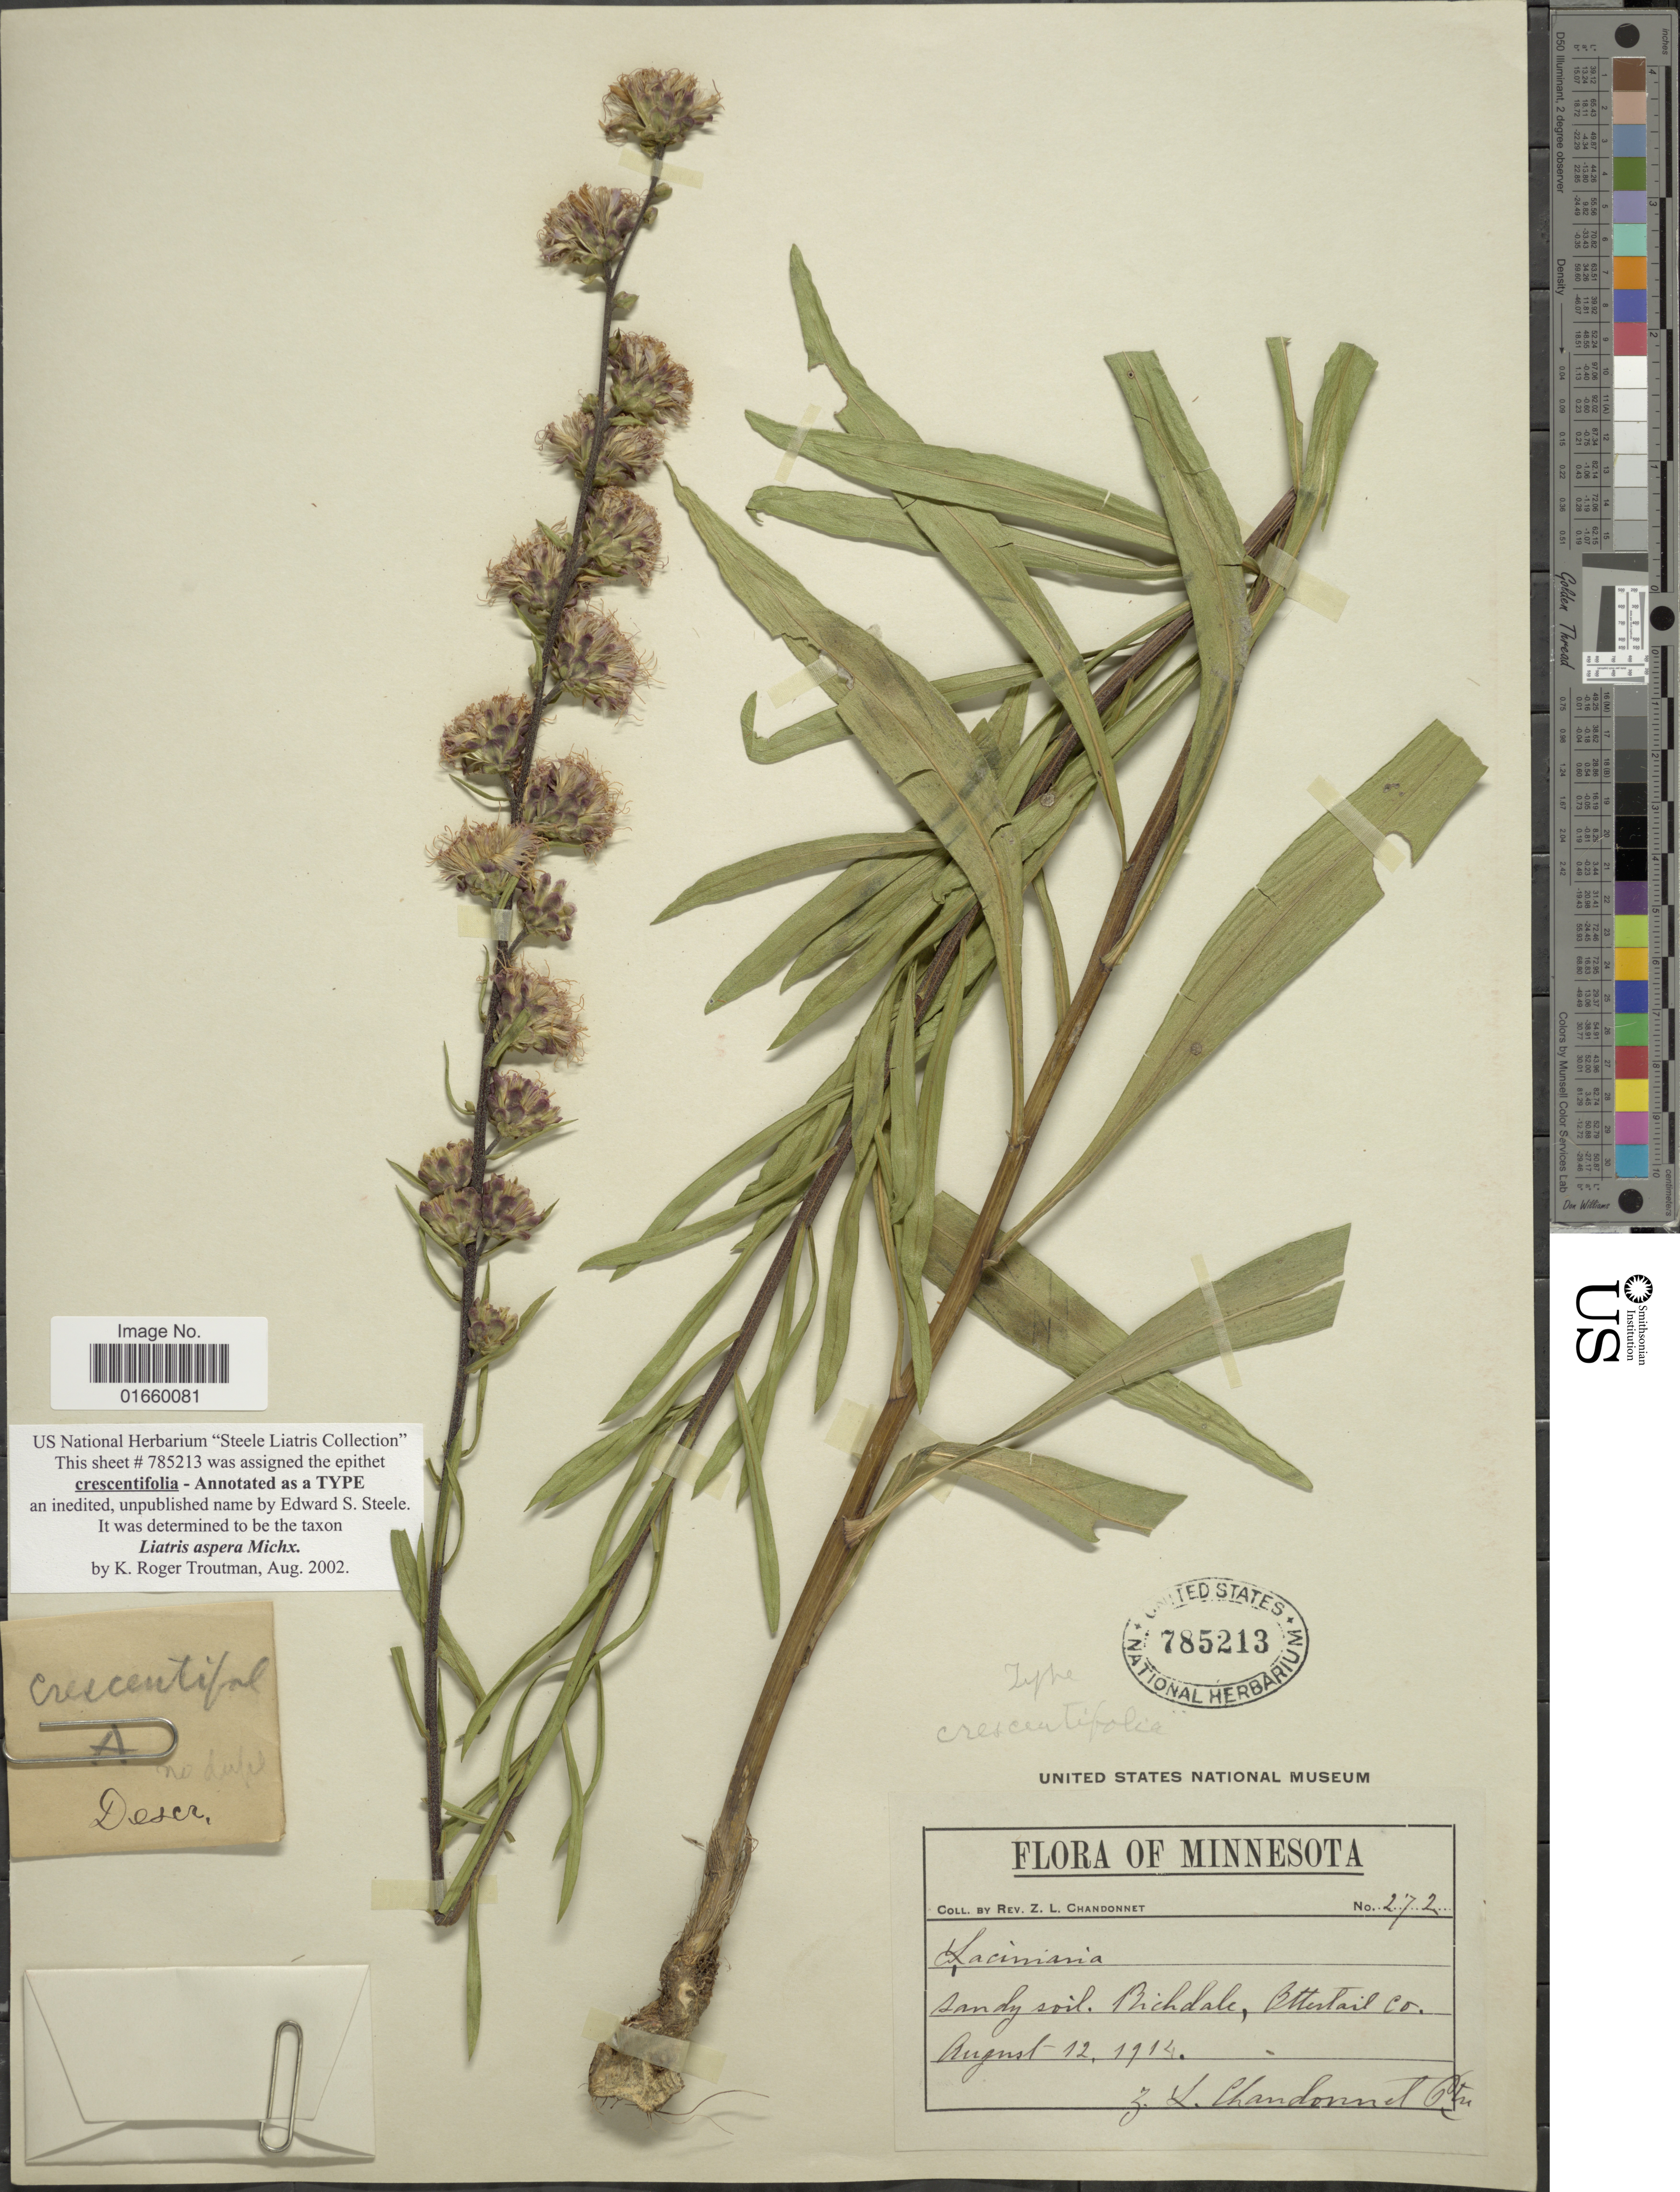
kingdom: Plantae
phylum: Tracheophyta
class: Magnoliopsida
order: Asterales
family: Asteraceae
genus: Liatris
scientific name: Liatris aspera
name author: Michx.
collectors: Z. Chandonnet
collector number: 272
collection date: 1914-08-12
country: United States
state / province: Minnesota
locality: Richdale, Otter tail Co.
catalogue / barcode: US 785213